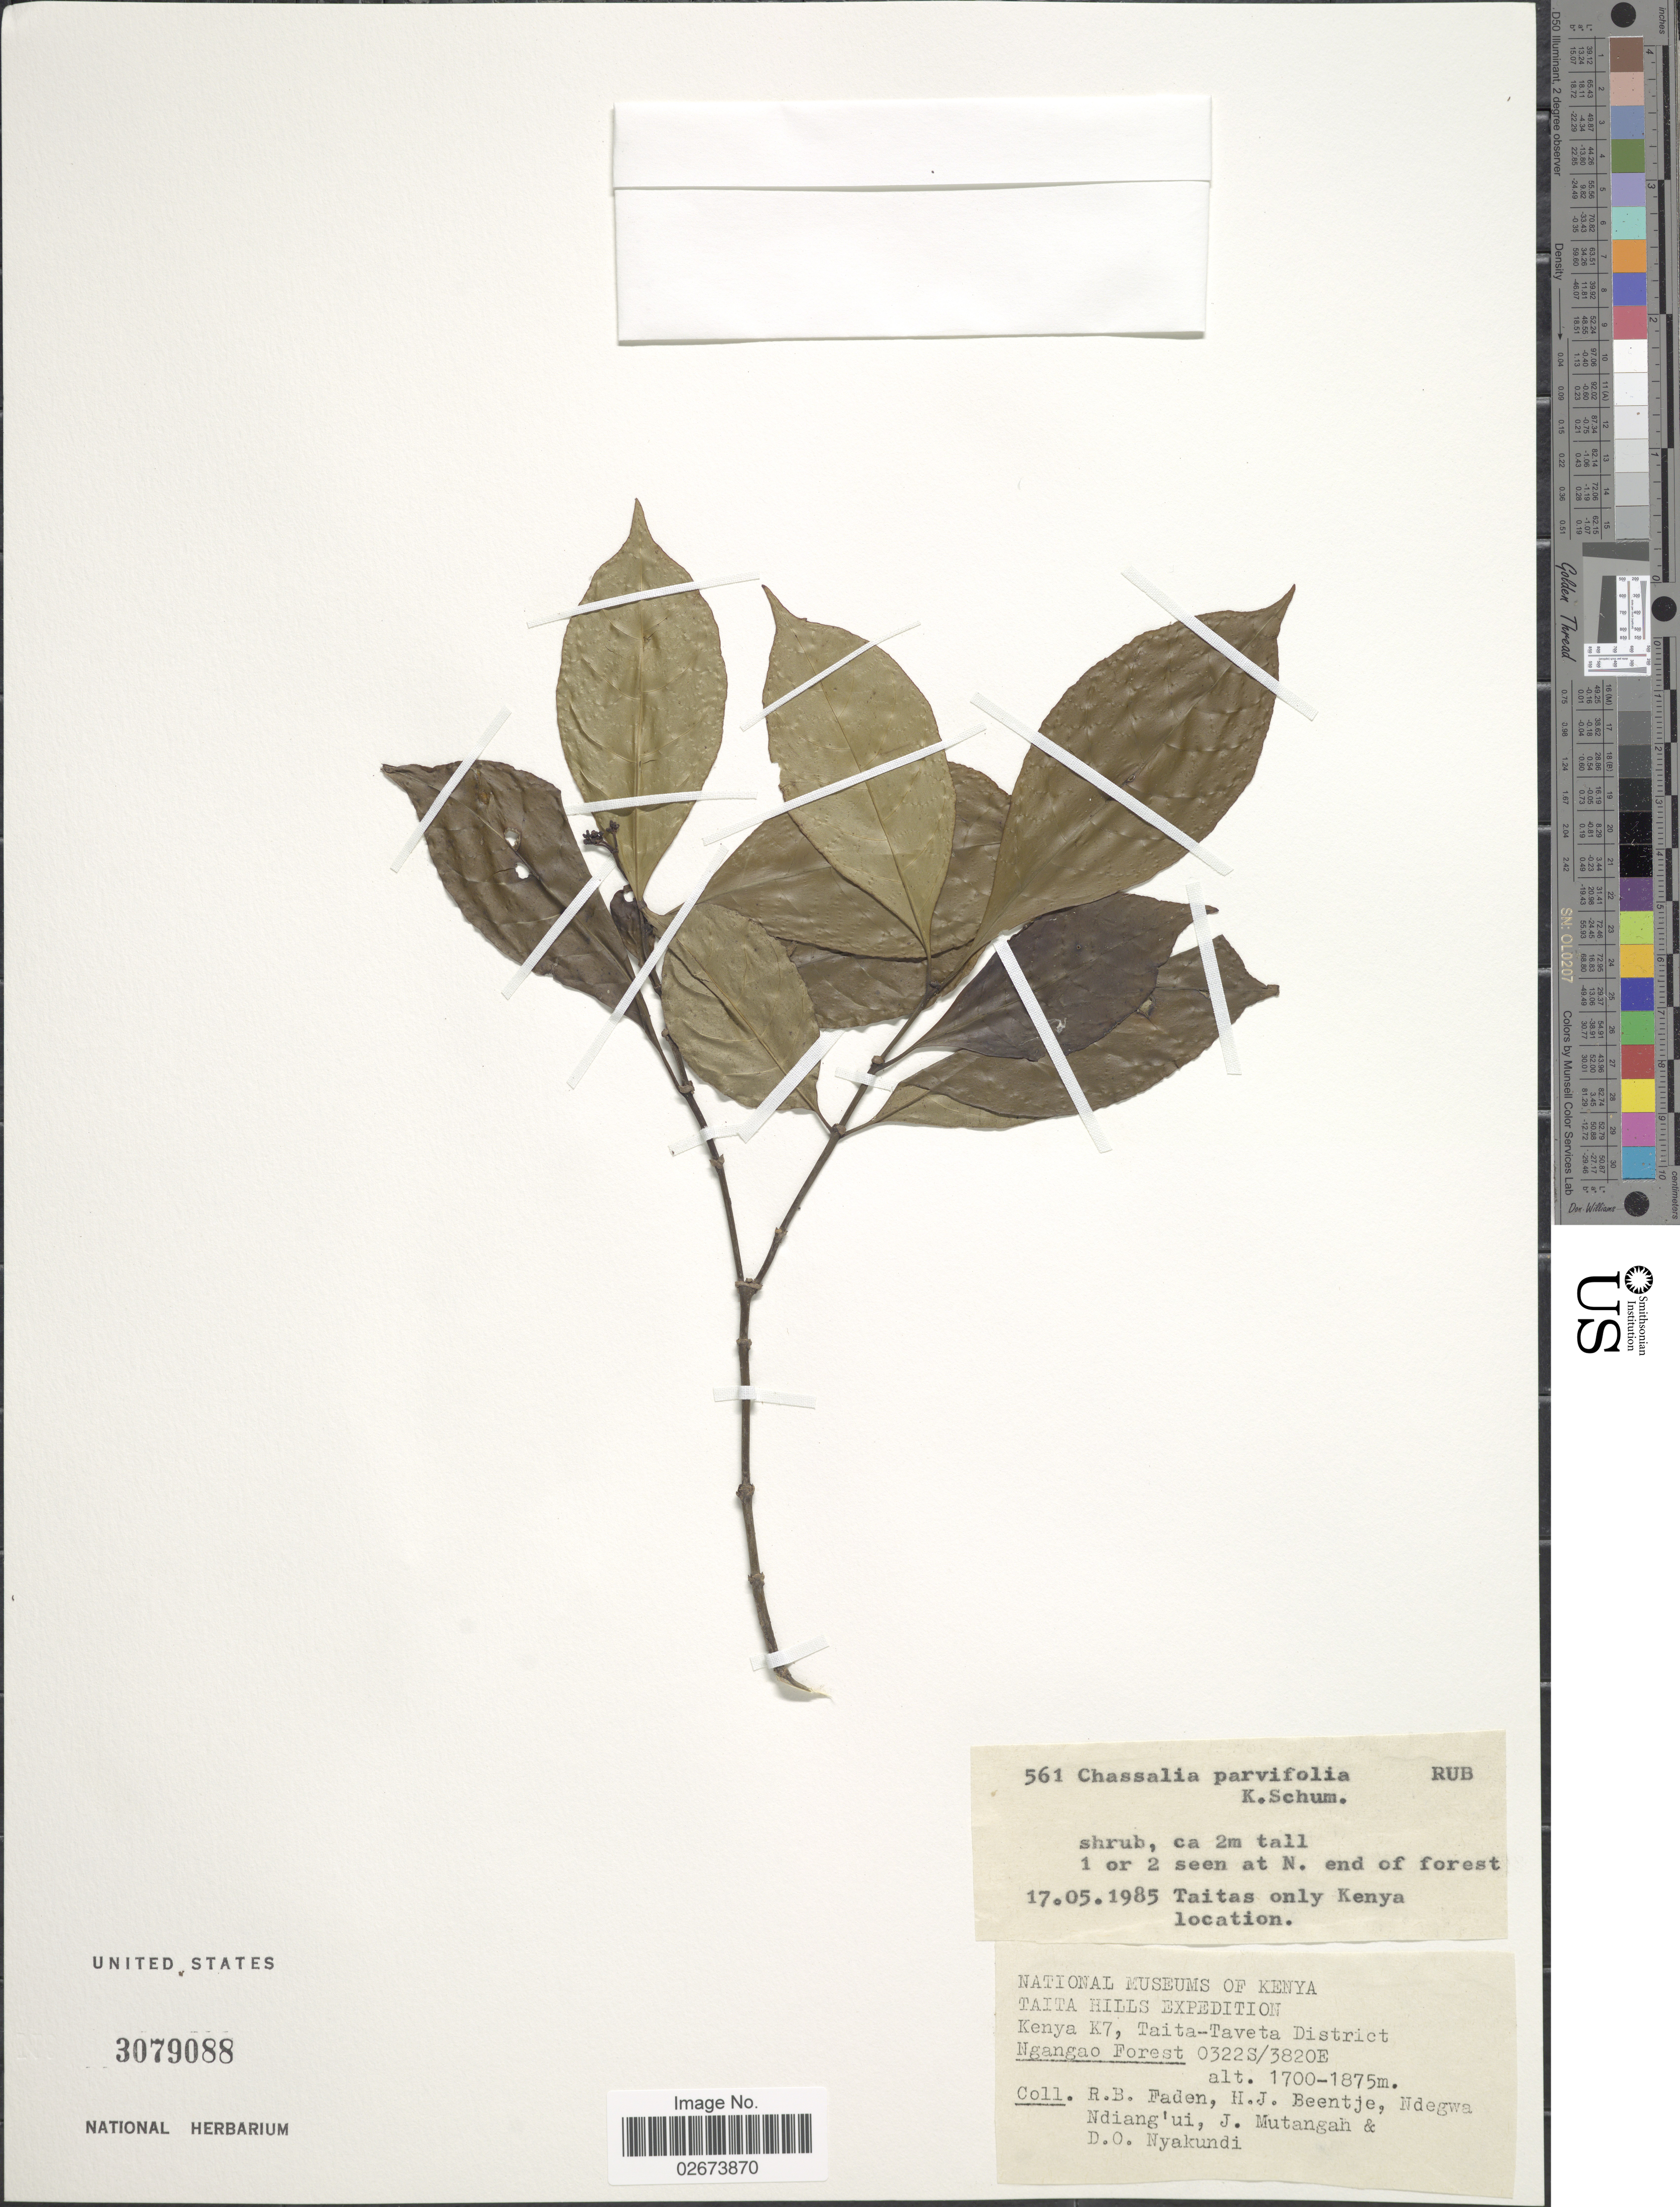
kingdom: Plantae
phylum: Tracheophyta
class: Magnoliopsida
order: Gentianales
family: Rubiaceae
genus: Chassalia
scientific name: Chassalia parvifolia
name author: K. Schum.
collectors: R. B. Faden, H. J. Beentje, Ndegwa Ndiang'ui, J. Mutangah & D. Nyakundi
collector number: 561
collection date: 1985-05-17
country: Kenya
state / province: Taita Taveta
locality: Taita Hills, Ngangao Forest.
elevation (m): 1700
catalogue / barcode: US 3079088